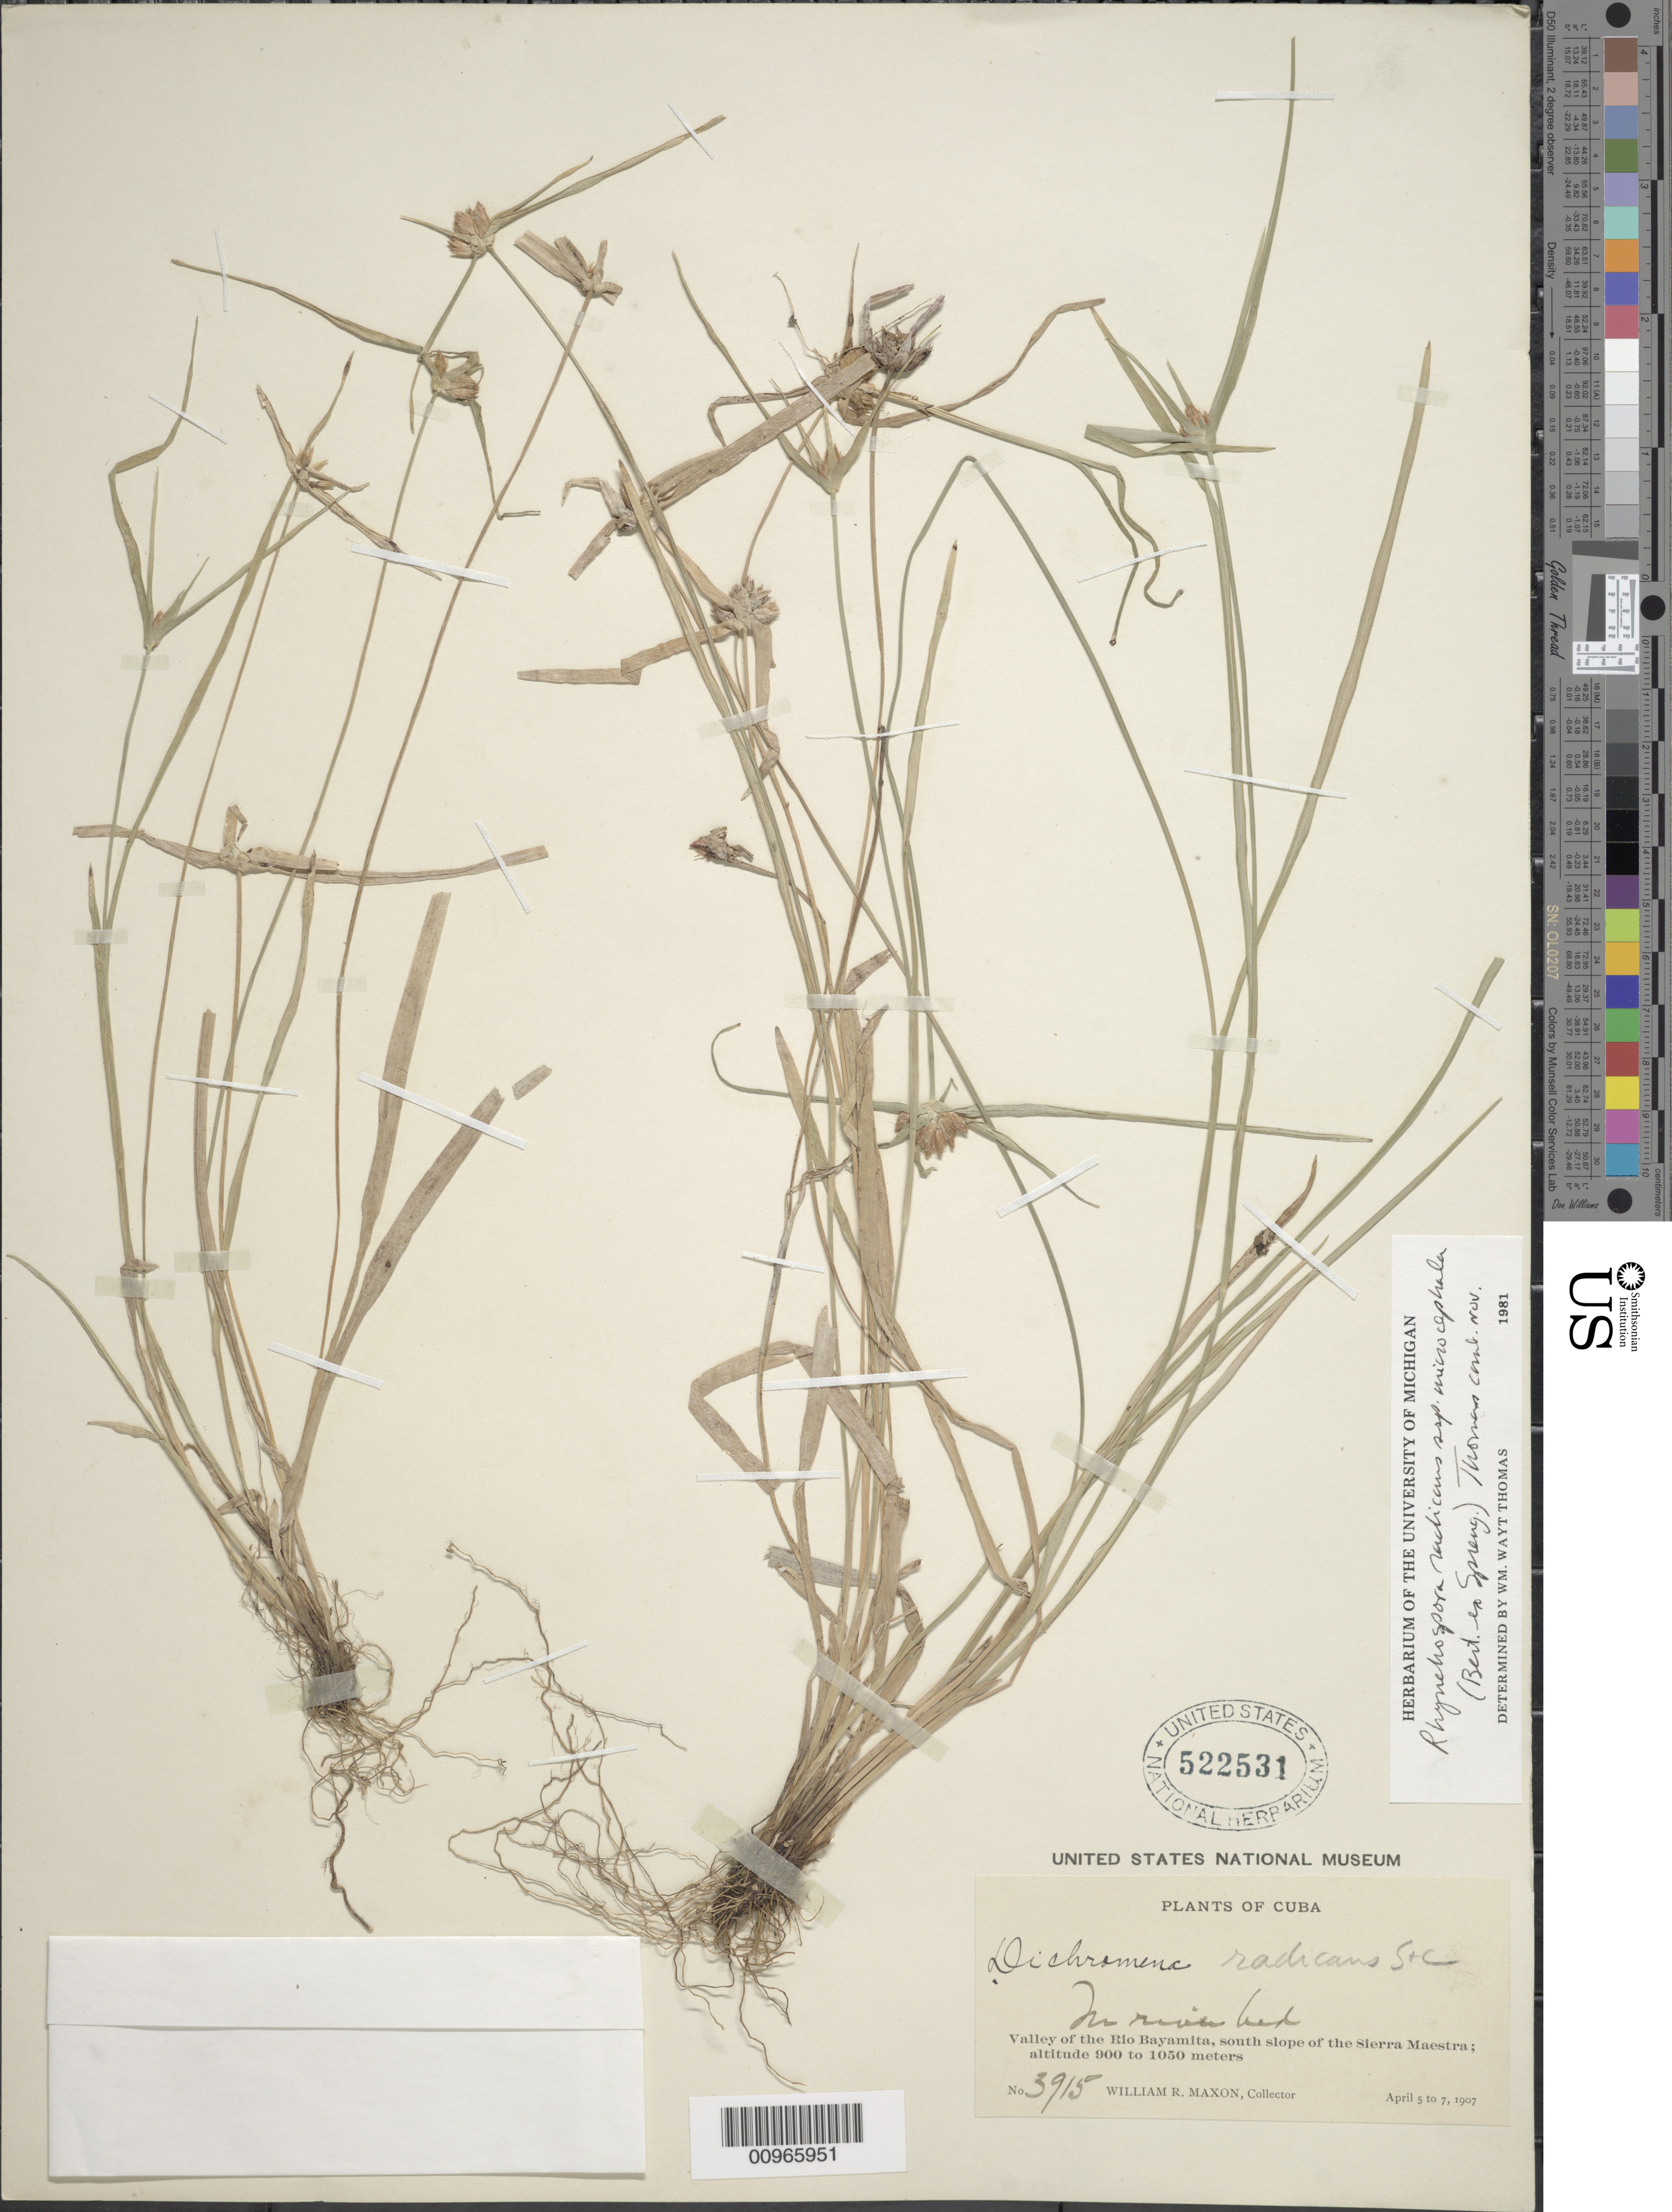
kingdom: Plantae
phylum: Tracheophyta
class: Liliopsida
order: Poales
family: Cyperaceae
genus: Rhynchospora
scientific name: Rhynchospora radicans subsp. microcephala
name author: (Bertero ex Spreng.) W.W. Thomas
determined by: Thomas, W. W.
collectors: W. R. Maxon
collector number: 3915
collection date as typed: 05 Apr 1907 to 07 Apr 1907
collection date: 1907-04-05/1907-04-07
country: Cuba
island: Cuba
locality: Valley of the Rio Bayamita, south slope of the Sierra Maestra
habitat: On river bed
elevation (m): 900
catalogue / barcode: US 522531